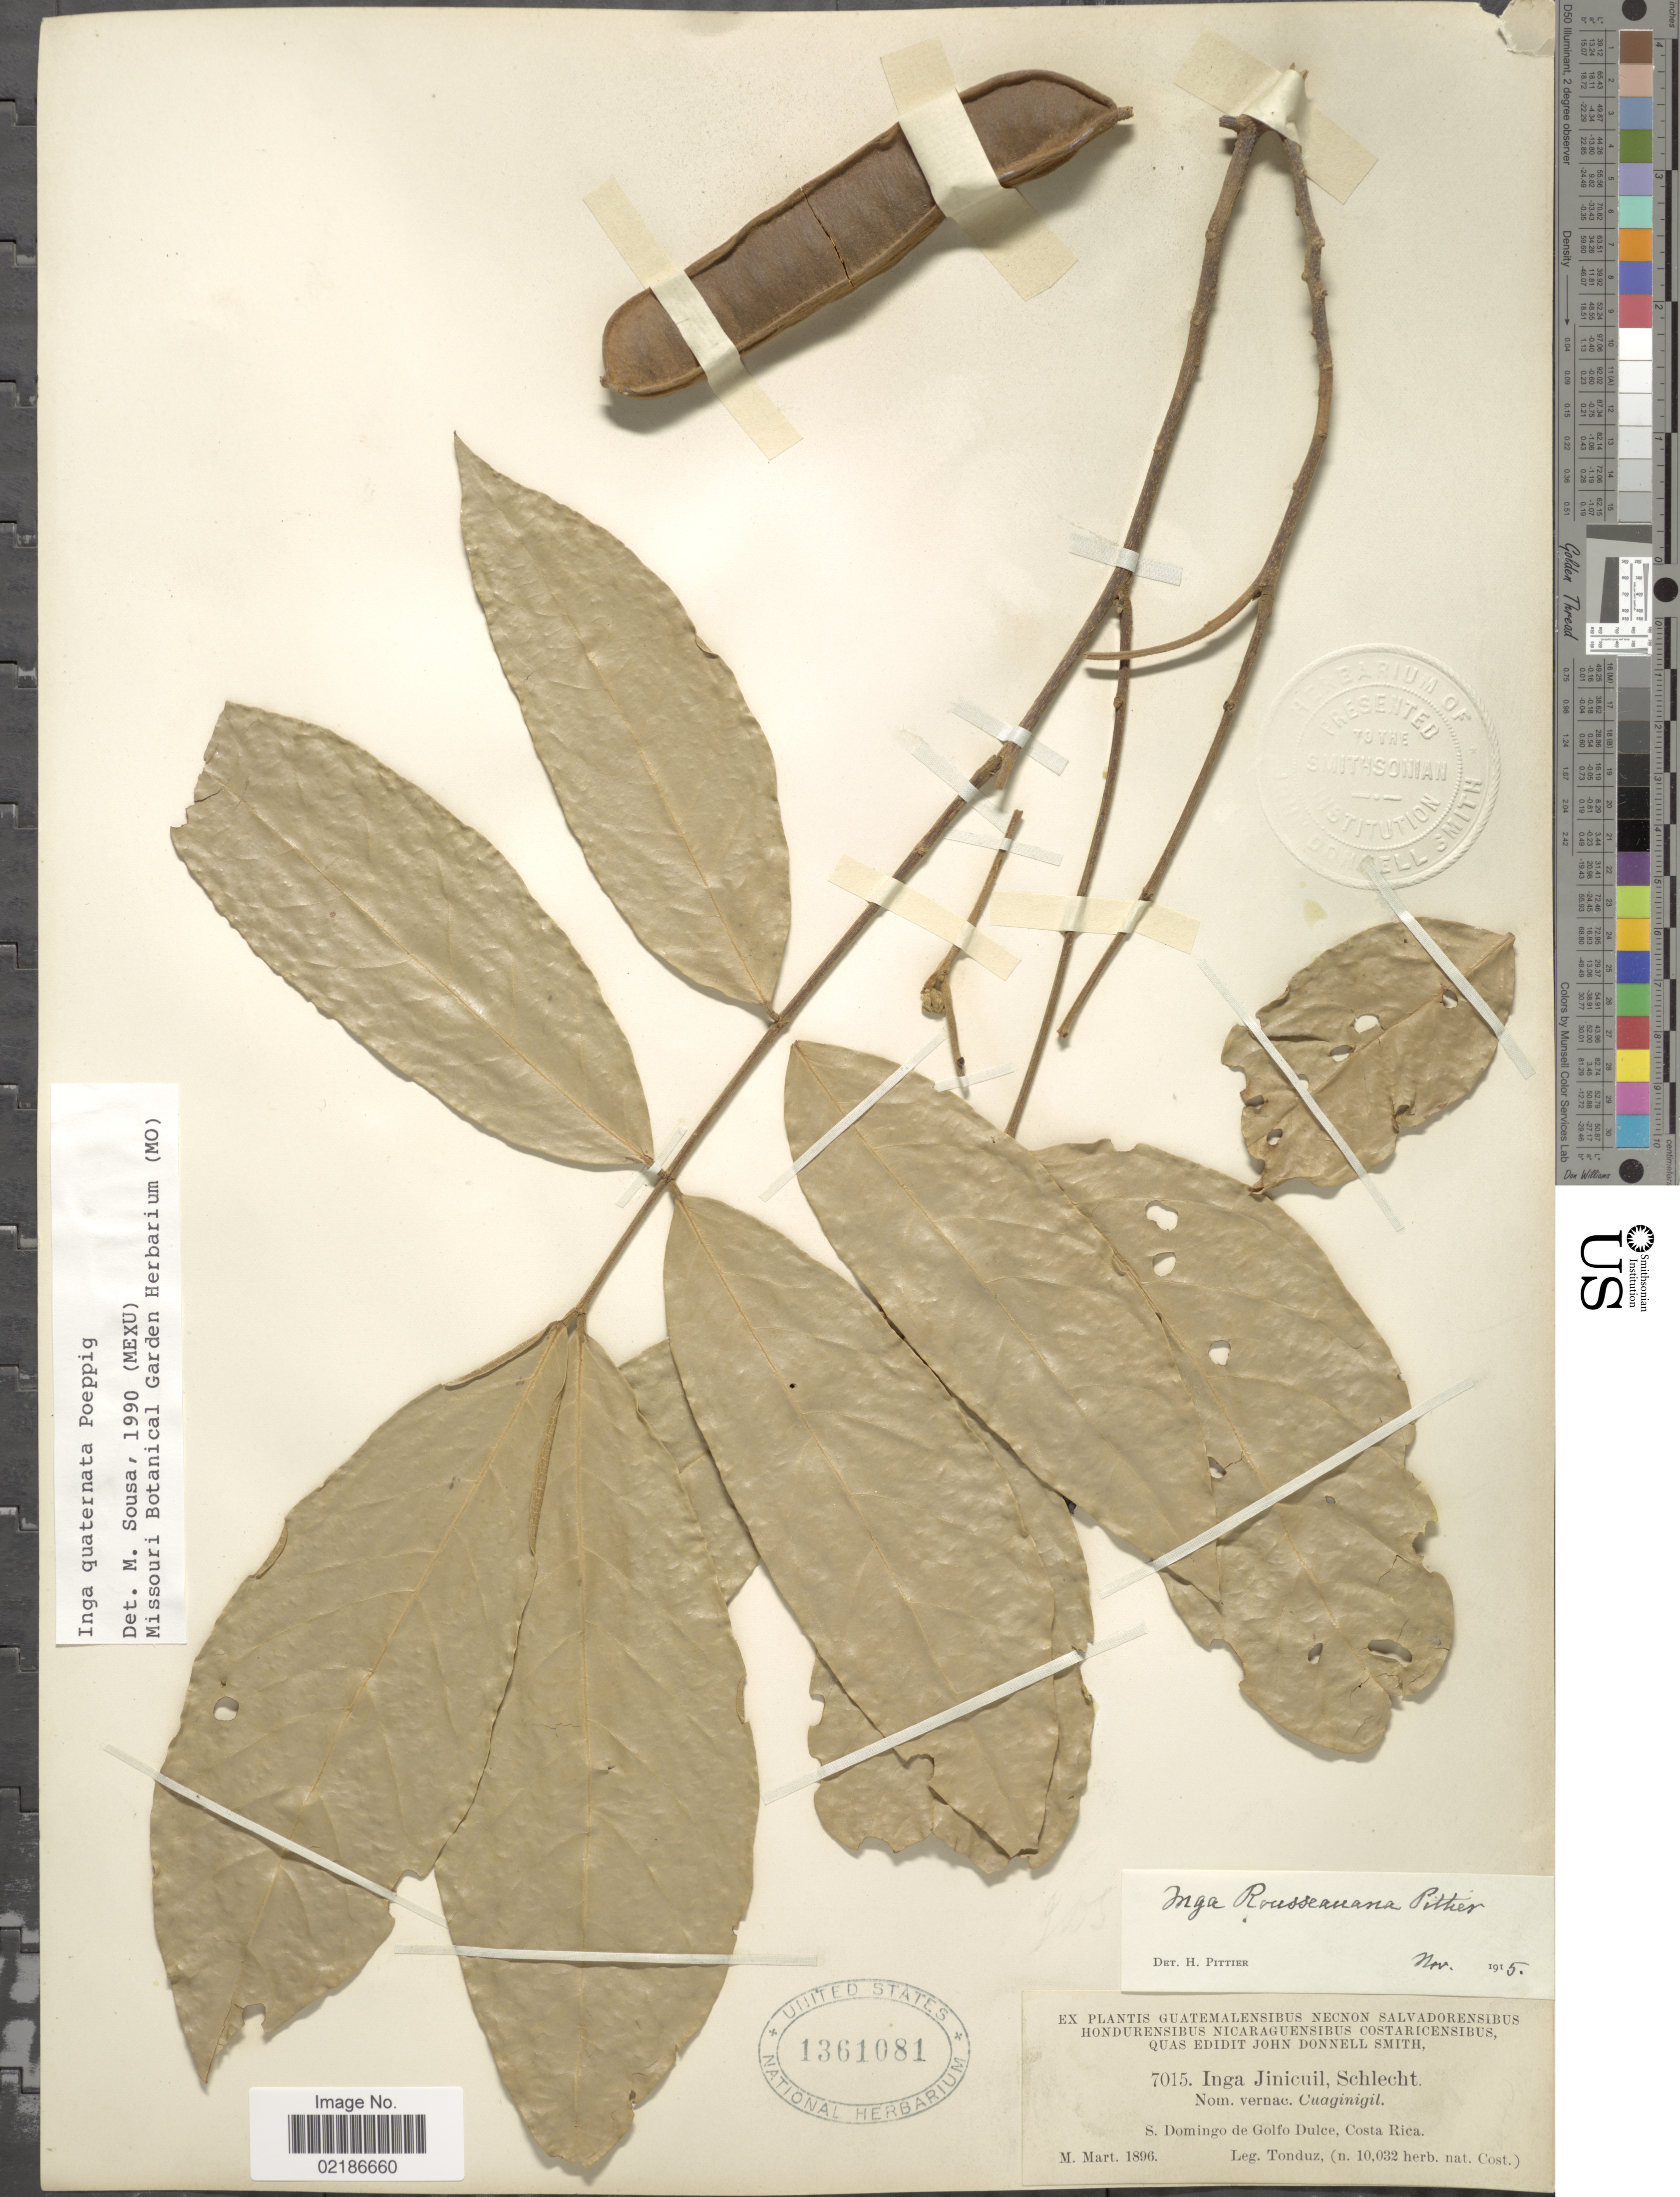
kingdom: Plantae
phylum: Tracheophyta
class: Magnoliopsida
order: Fabales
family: Fabaceae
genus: Inga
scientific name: Inga quaternata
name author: Poepp. & Endl.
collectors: A. Tonduz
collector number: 7015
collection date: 1896-03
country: Costa Rica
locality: S. Domingo de Golfo Dulce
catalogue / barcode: US 1361081